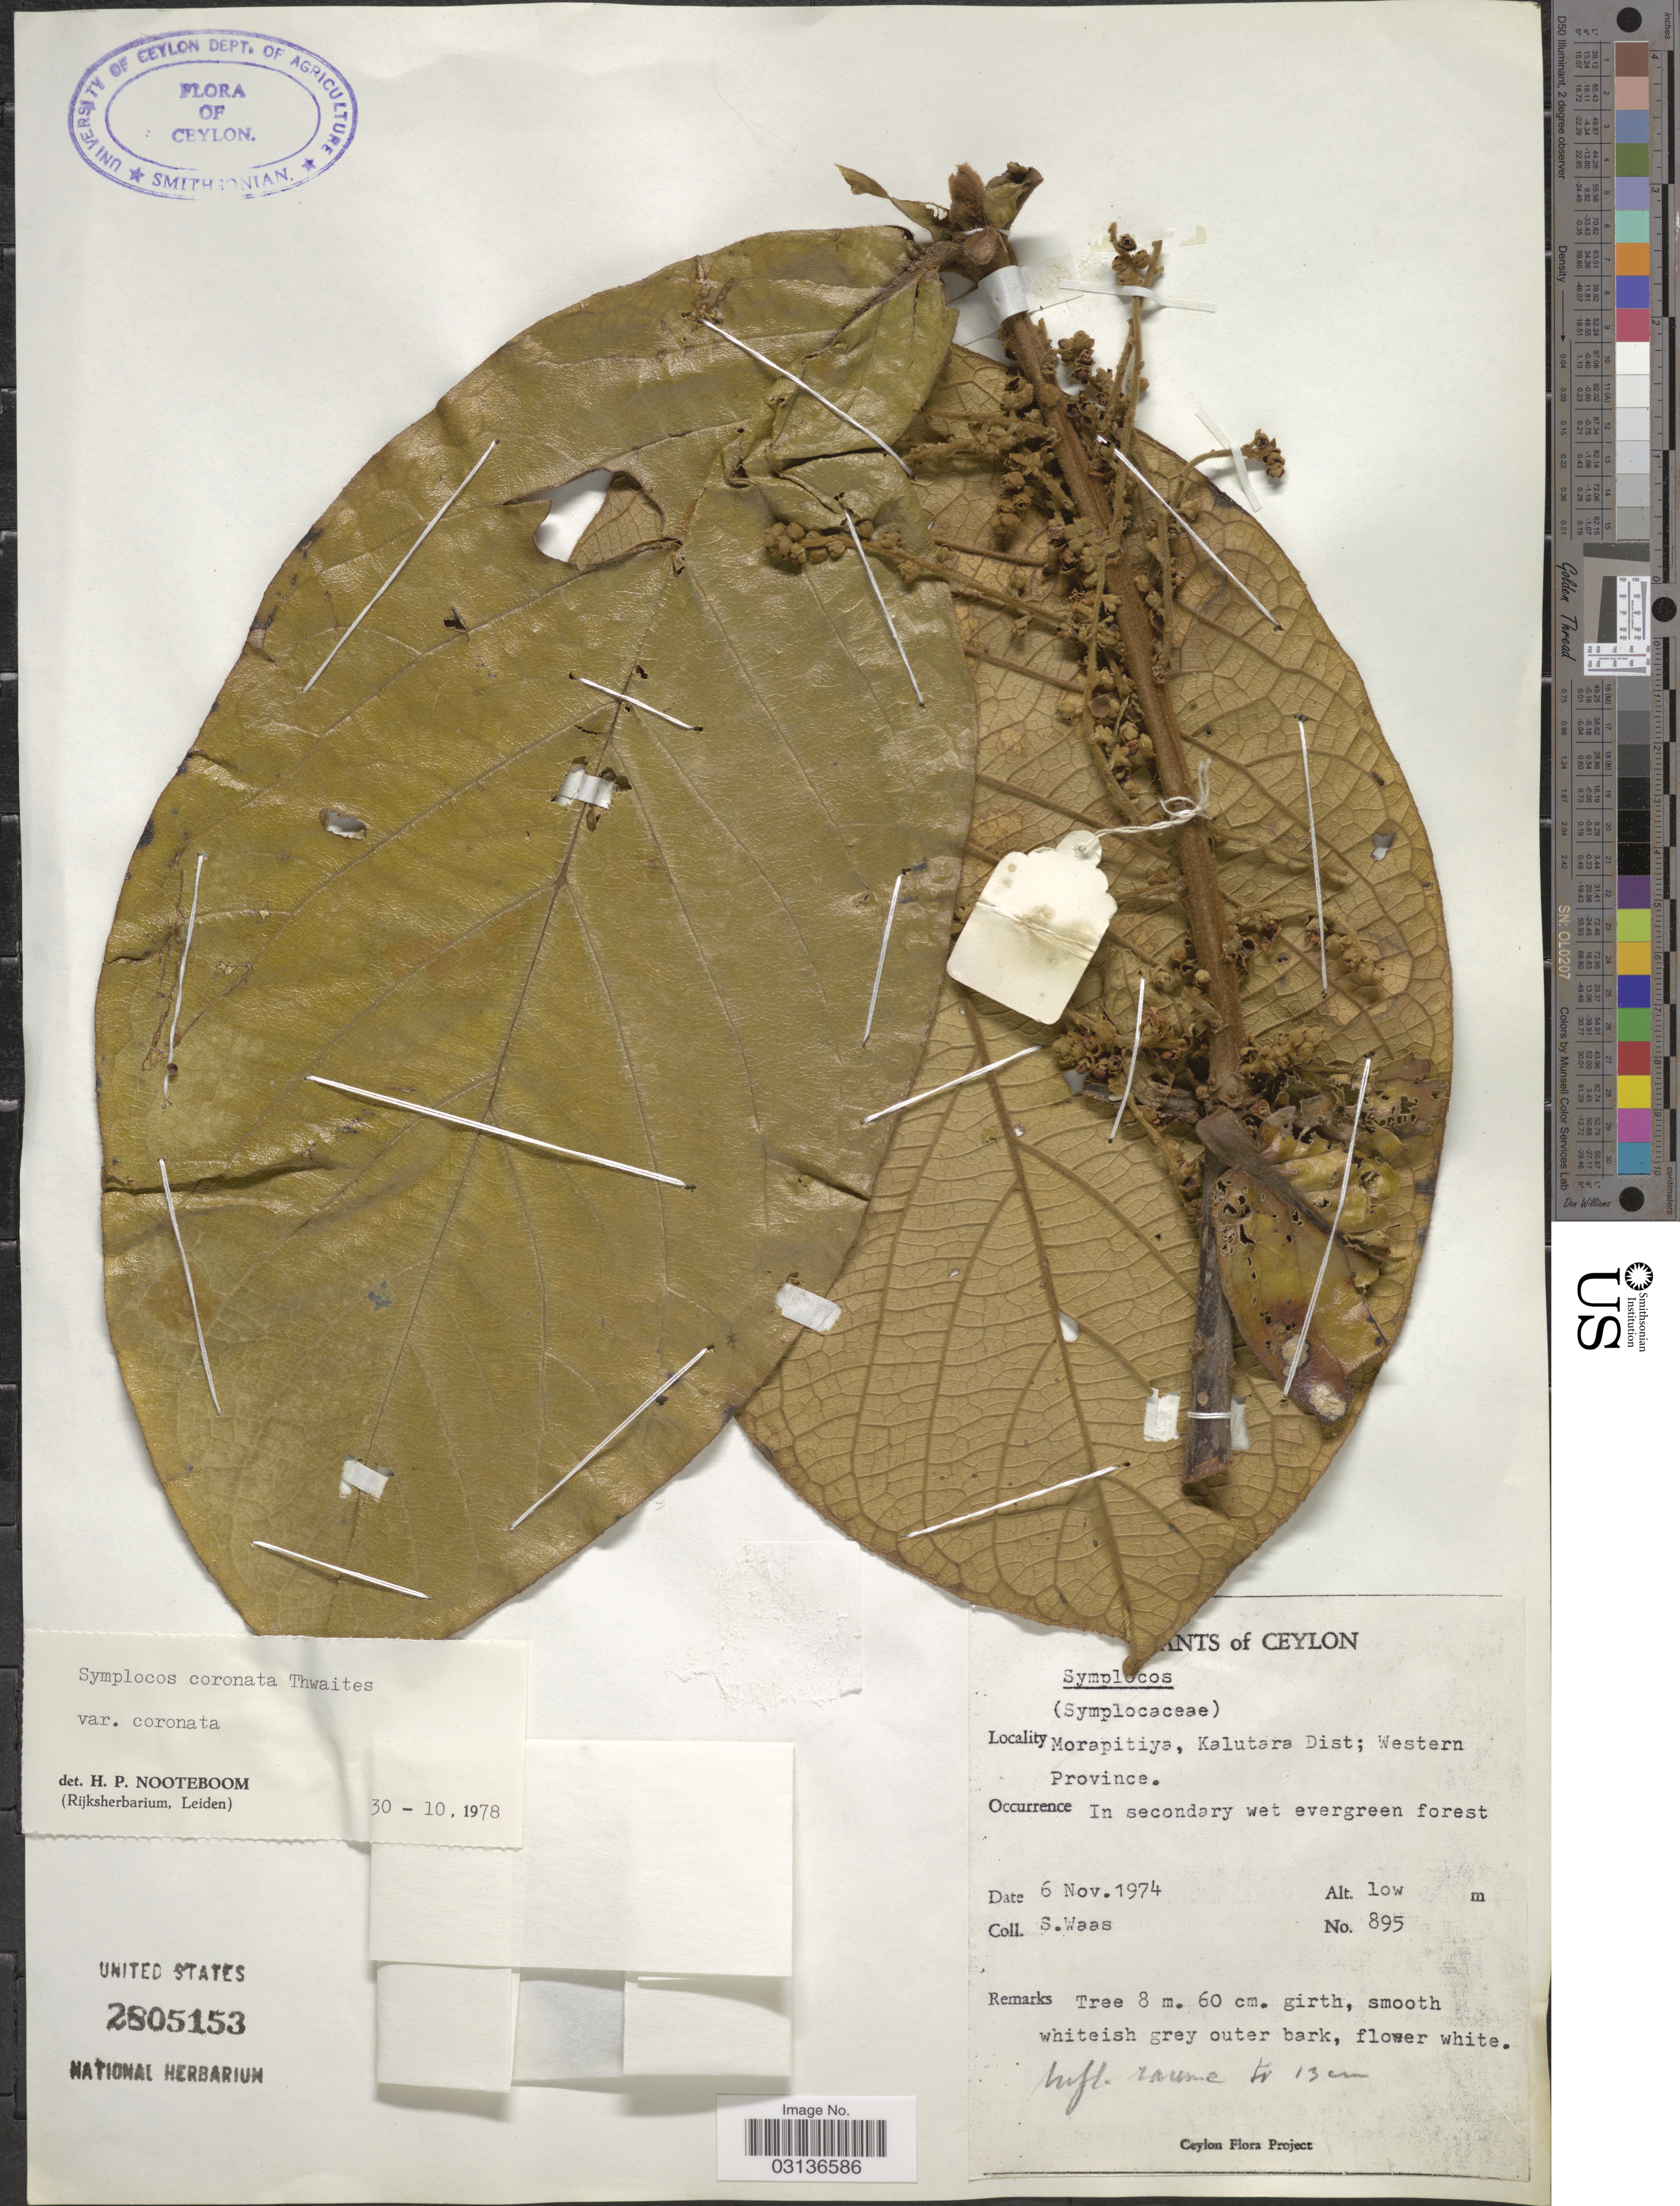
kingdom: Plantae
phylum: Tracheophyta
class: Magnoliopsida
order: Ericales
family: Symplocaceae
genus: Symplocos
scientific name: Symplocos coronata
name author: Thwaites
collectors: S. Waas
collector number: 895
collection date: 1974-11-06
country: Sri Lanka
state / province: Western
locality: Ceylon. Morapitiya, Kalutara Dist.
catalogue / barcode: US 2805153